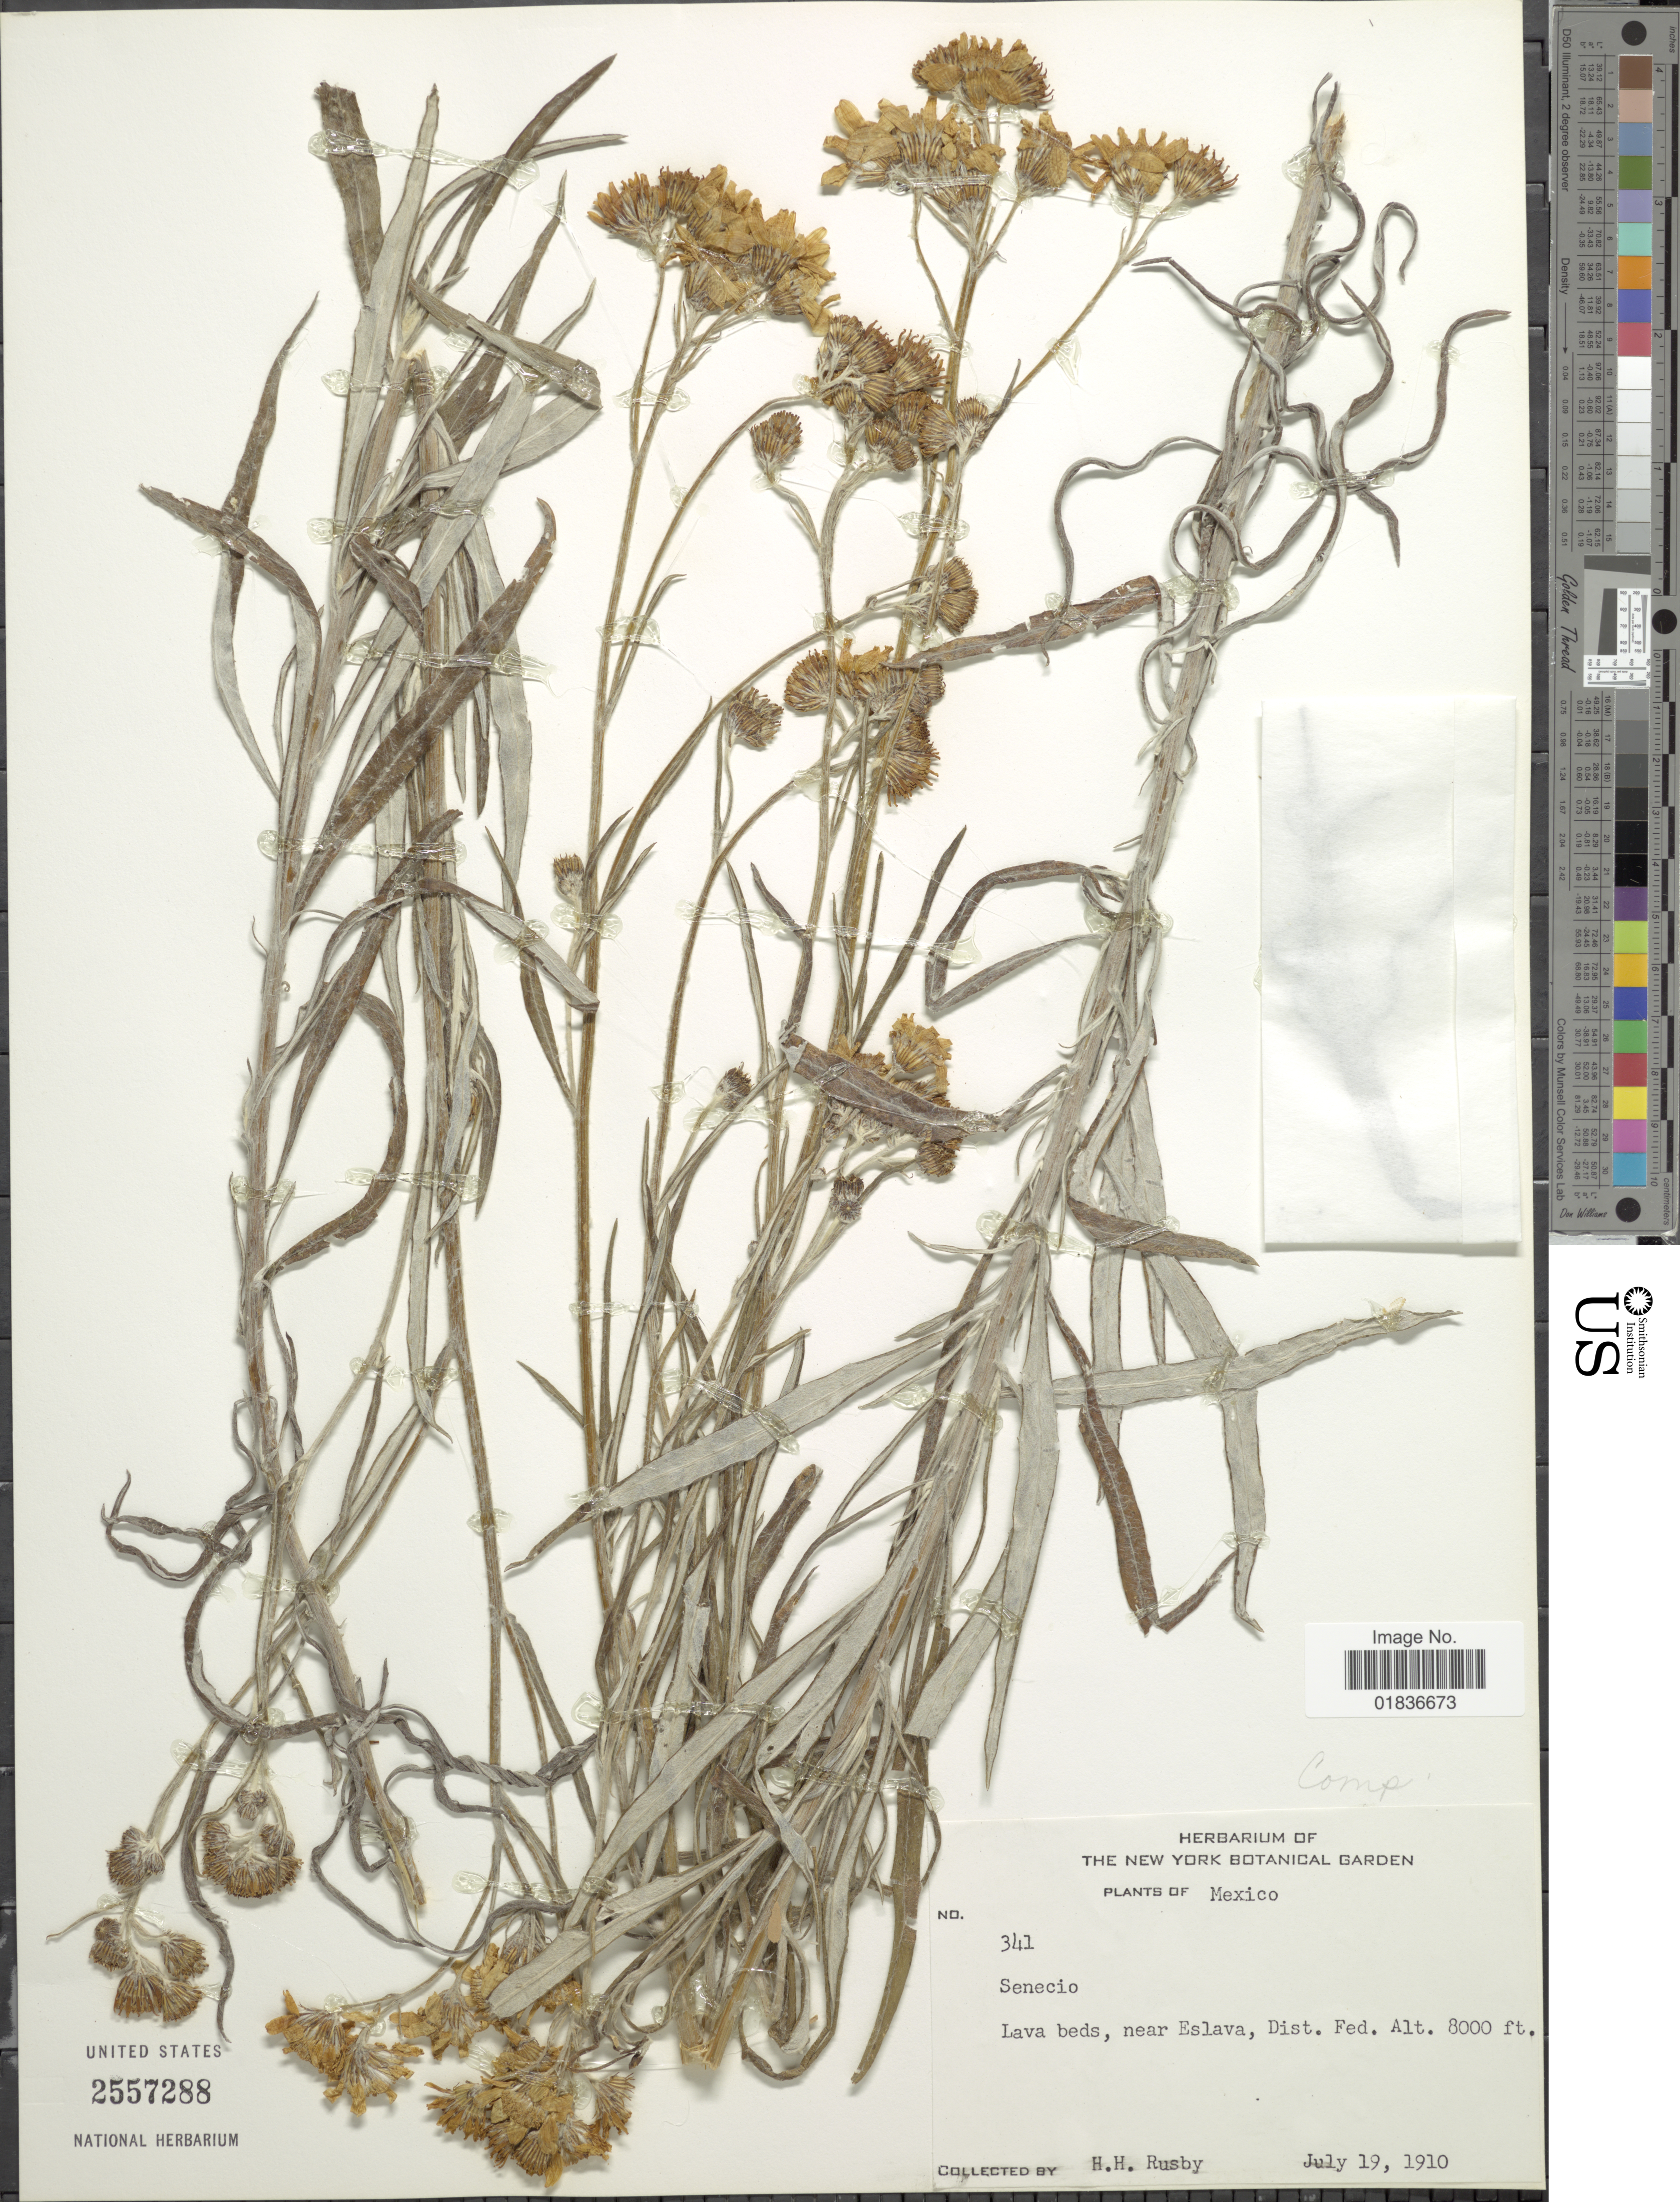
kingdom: Plantae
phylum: Tracheophyta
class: Magnoliopsida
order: Asterales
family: Asteraceae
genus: Senecio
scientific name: Senecio sp.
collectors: H. H. Rusby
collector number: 341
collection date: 1910-07-19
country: Mexico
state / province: Distrito Federal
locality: Lava beds, near Eslava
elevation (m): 2438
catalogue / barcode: US 2557288